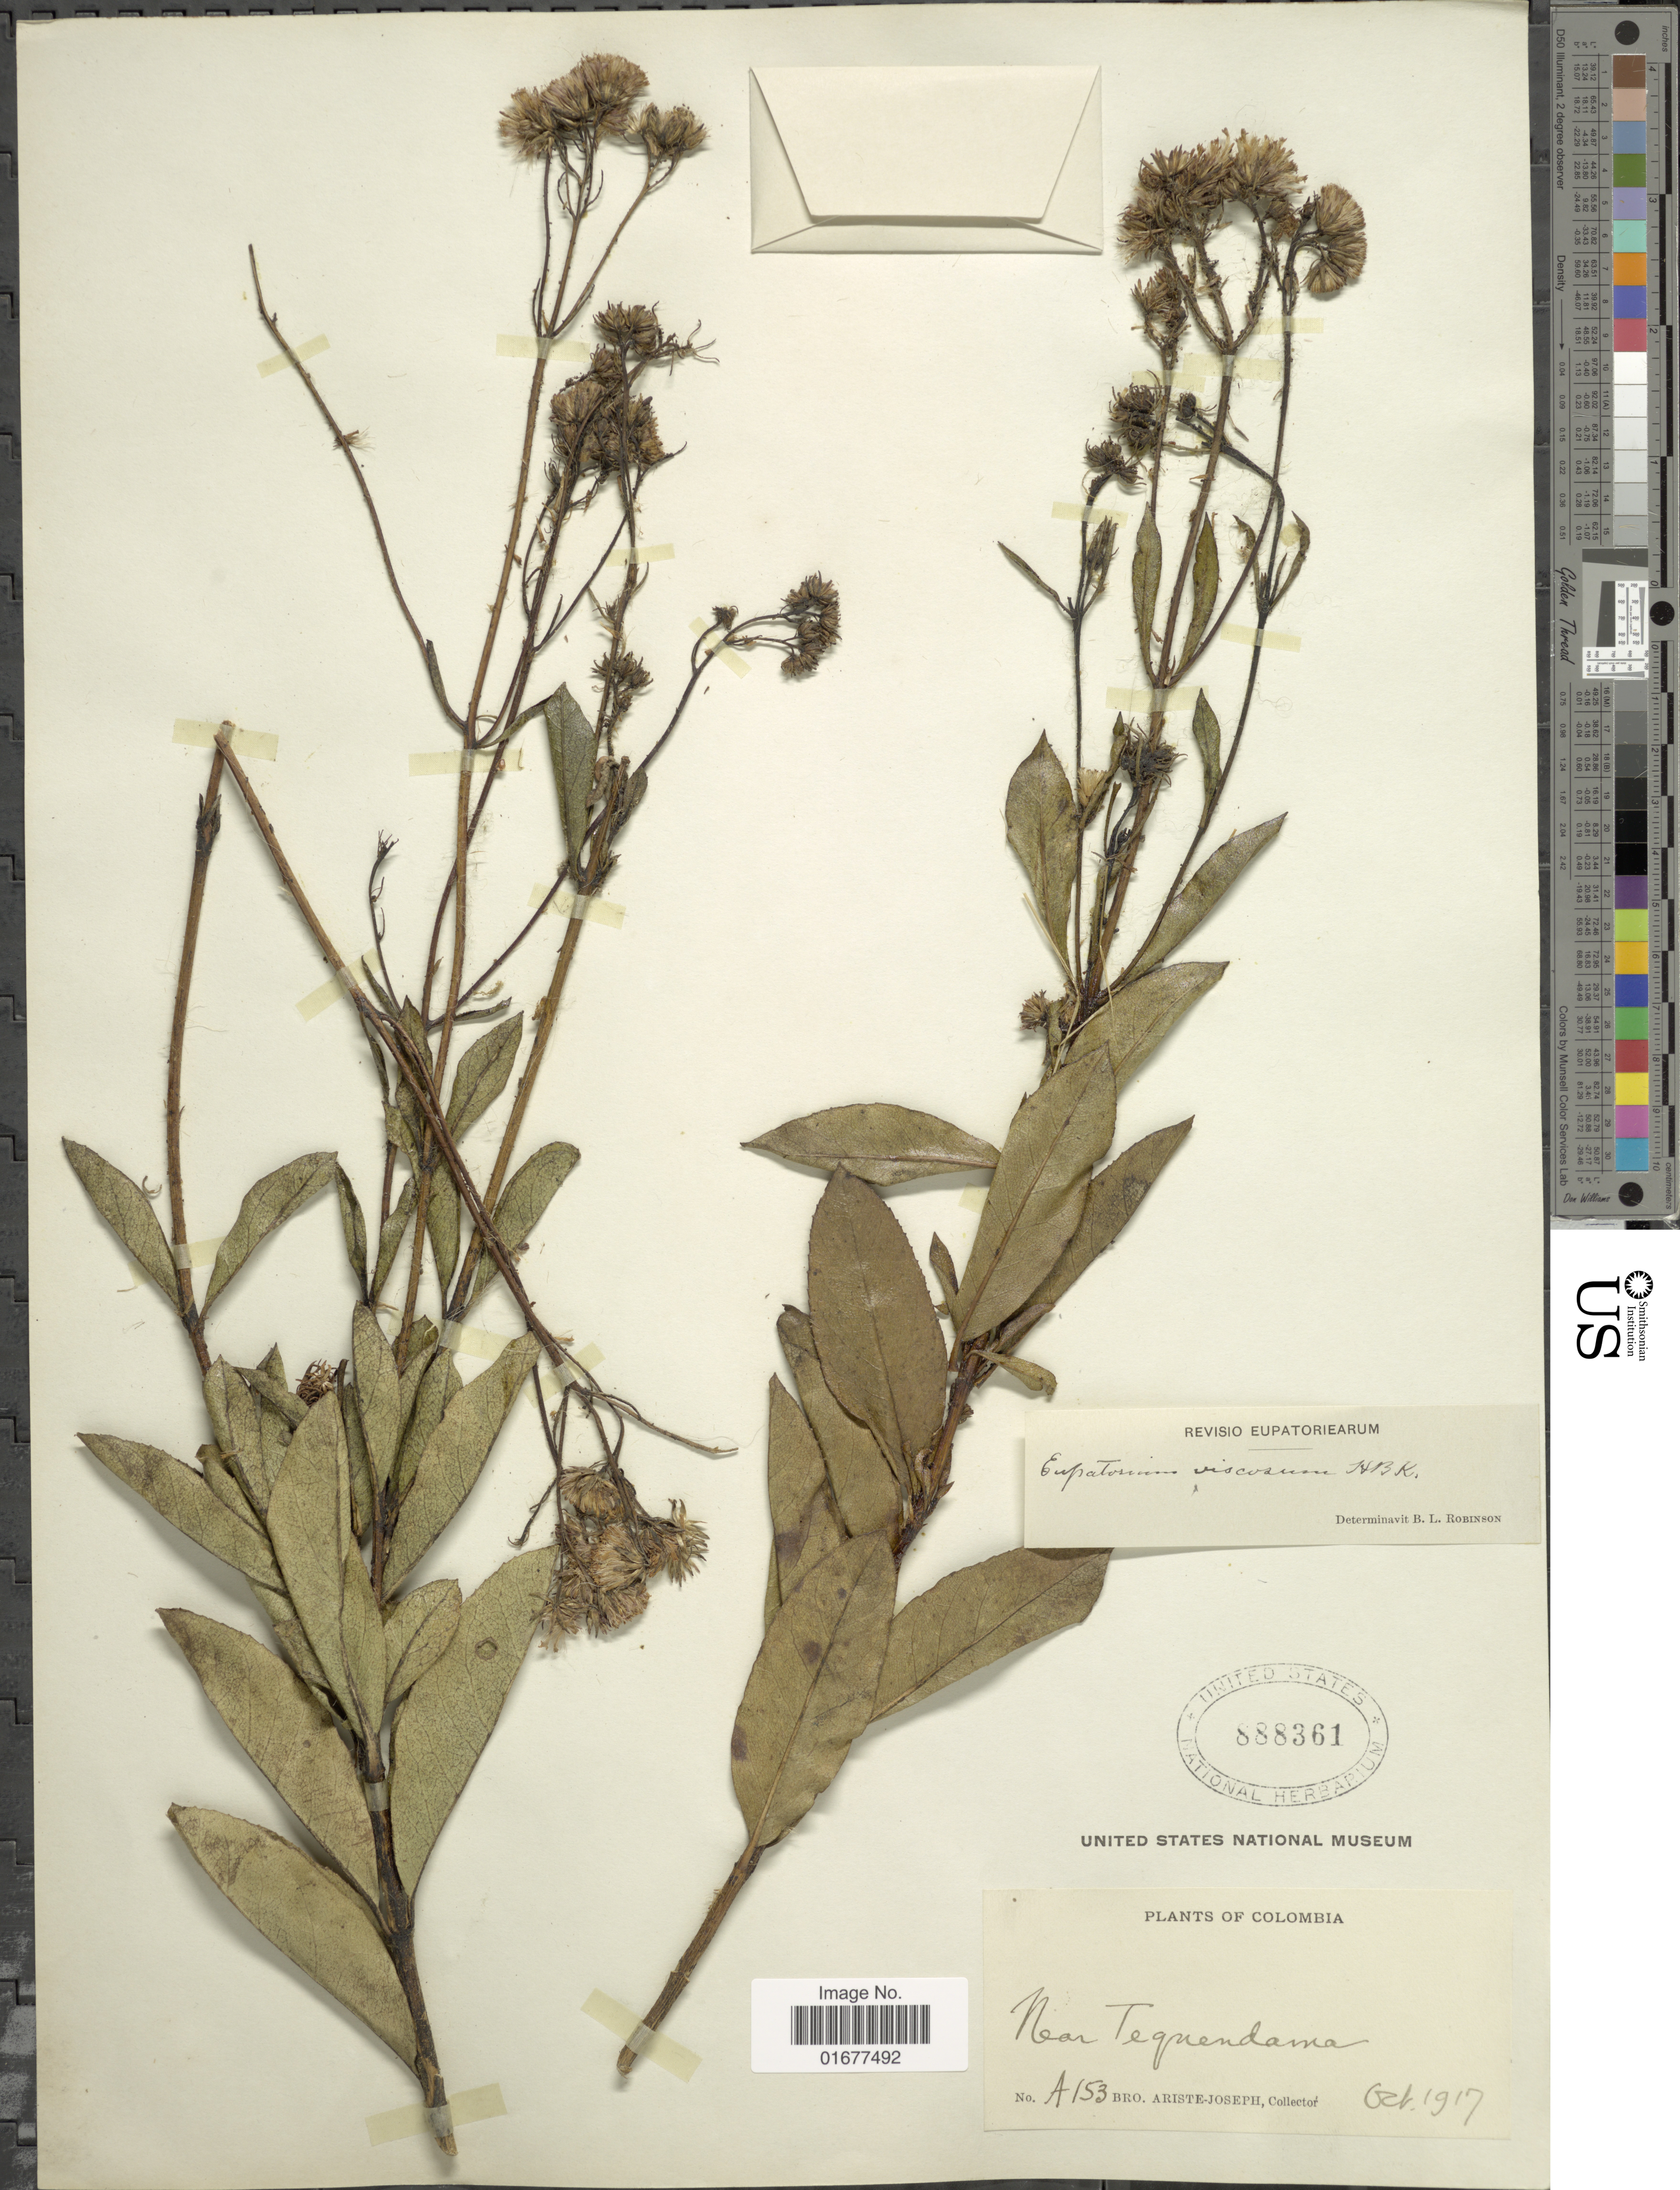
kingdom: Plantae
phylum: Tracheophyta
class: Magnoliopsida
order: Asterales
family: Asteraceae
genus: Ageratina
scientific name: Ageratina latipes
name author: (Benth.) R.M. King & H. Rob.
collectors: Bro. Ariste-Joseph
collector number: A153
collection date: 1917-10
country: Colombia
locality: Near Tequendama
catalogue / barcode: US 888361